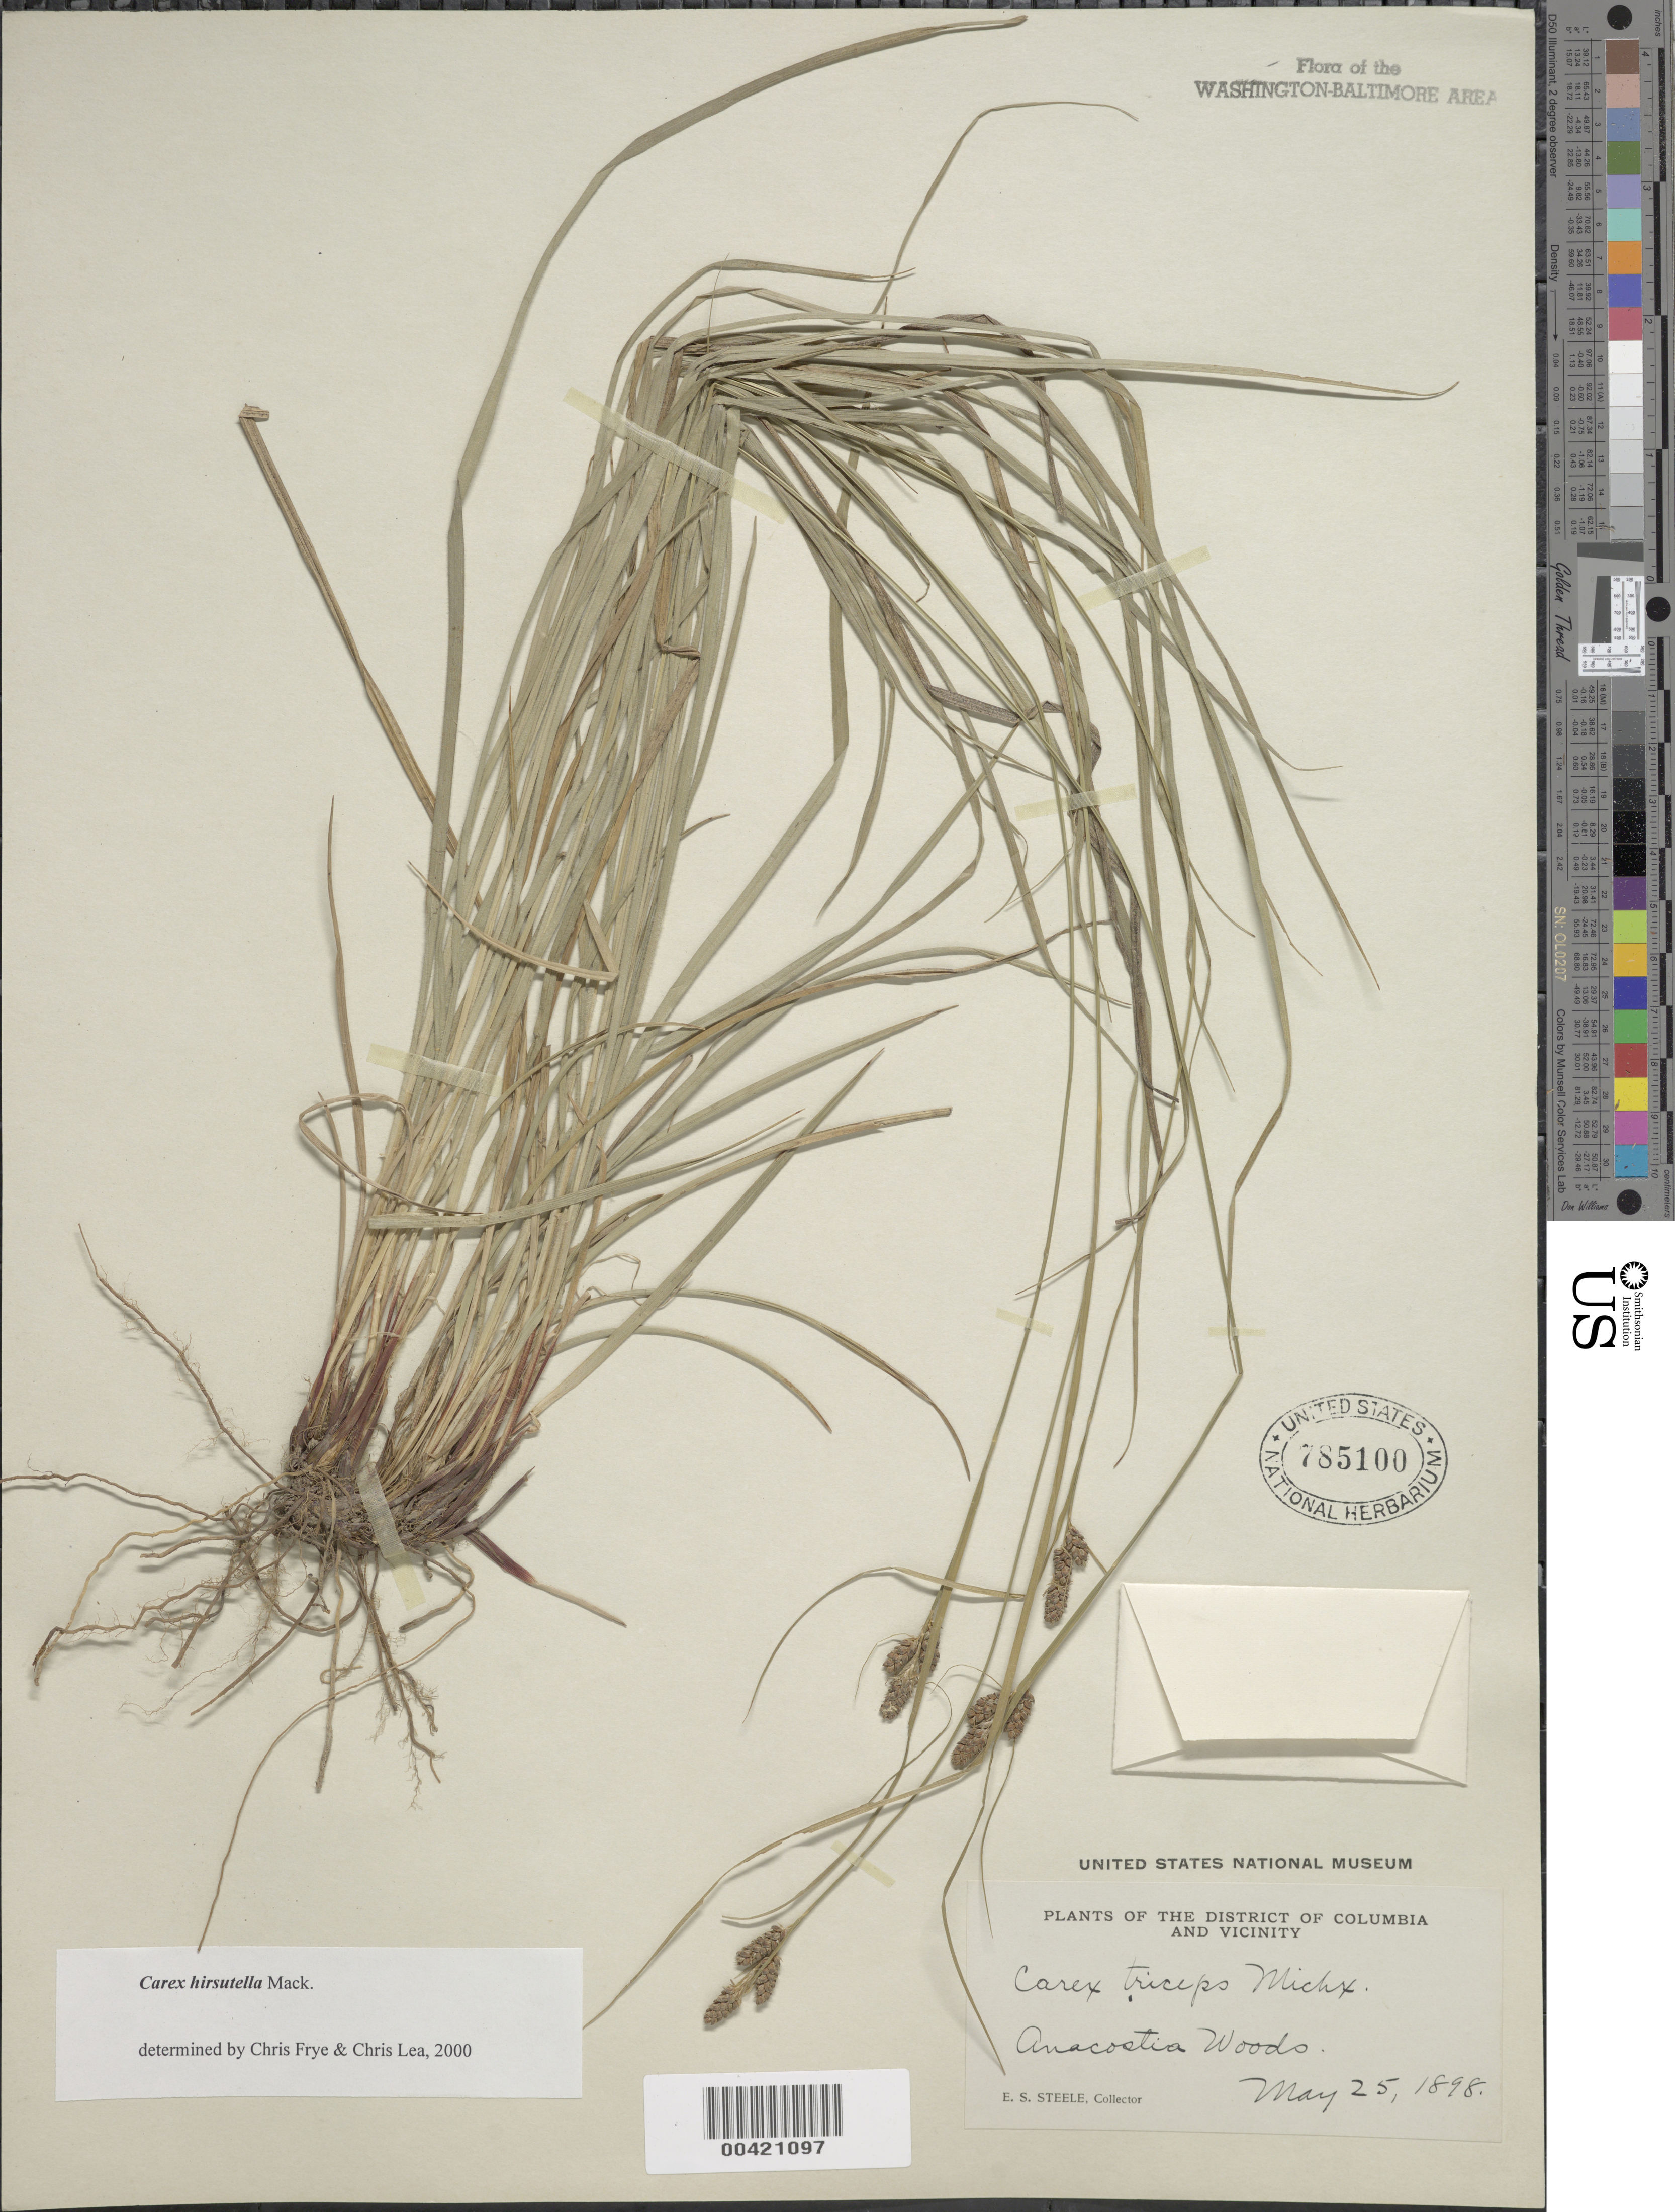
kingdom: Plantae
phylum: Tracheophyta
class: Liliopsida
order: Poales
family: Cyperaceae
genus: Carex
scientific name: Carex hirsutella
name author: Mack.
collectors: E. Steele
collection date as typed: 25 May 1898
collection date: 1898-05-25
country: United States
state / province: District of Columbia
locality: Anacostia woods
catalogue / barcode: US 785100